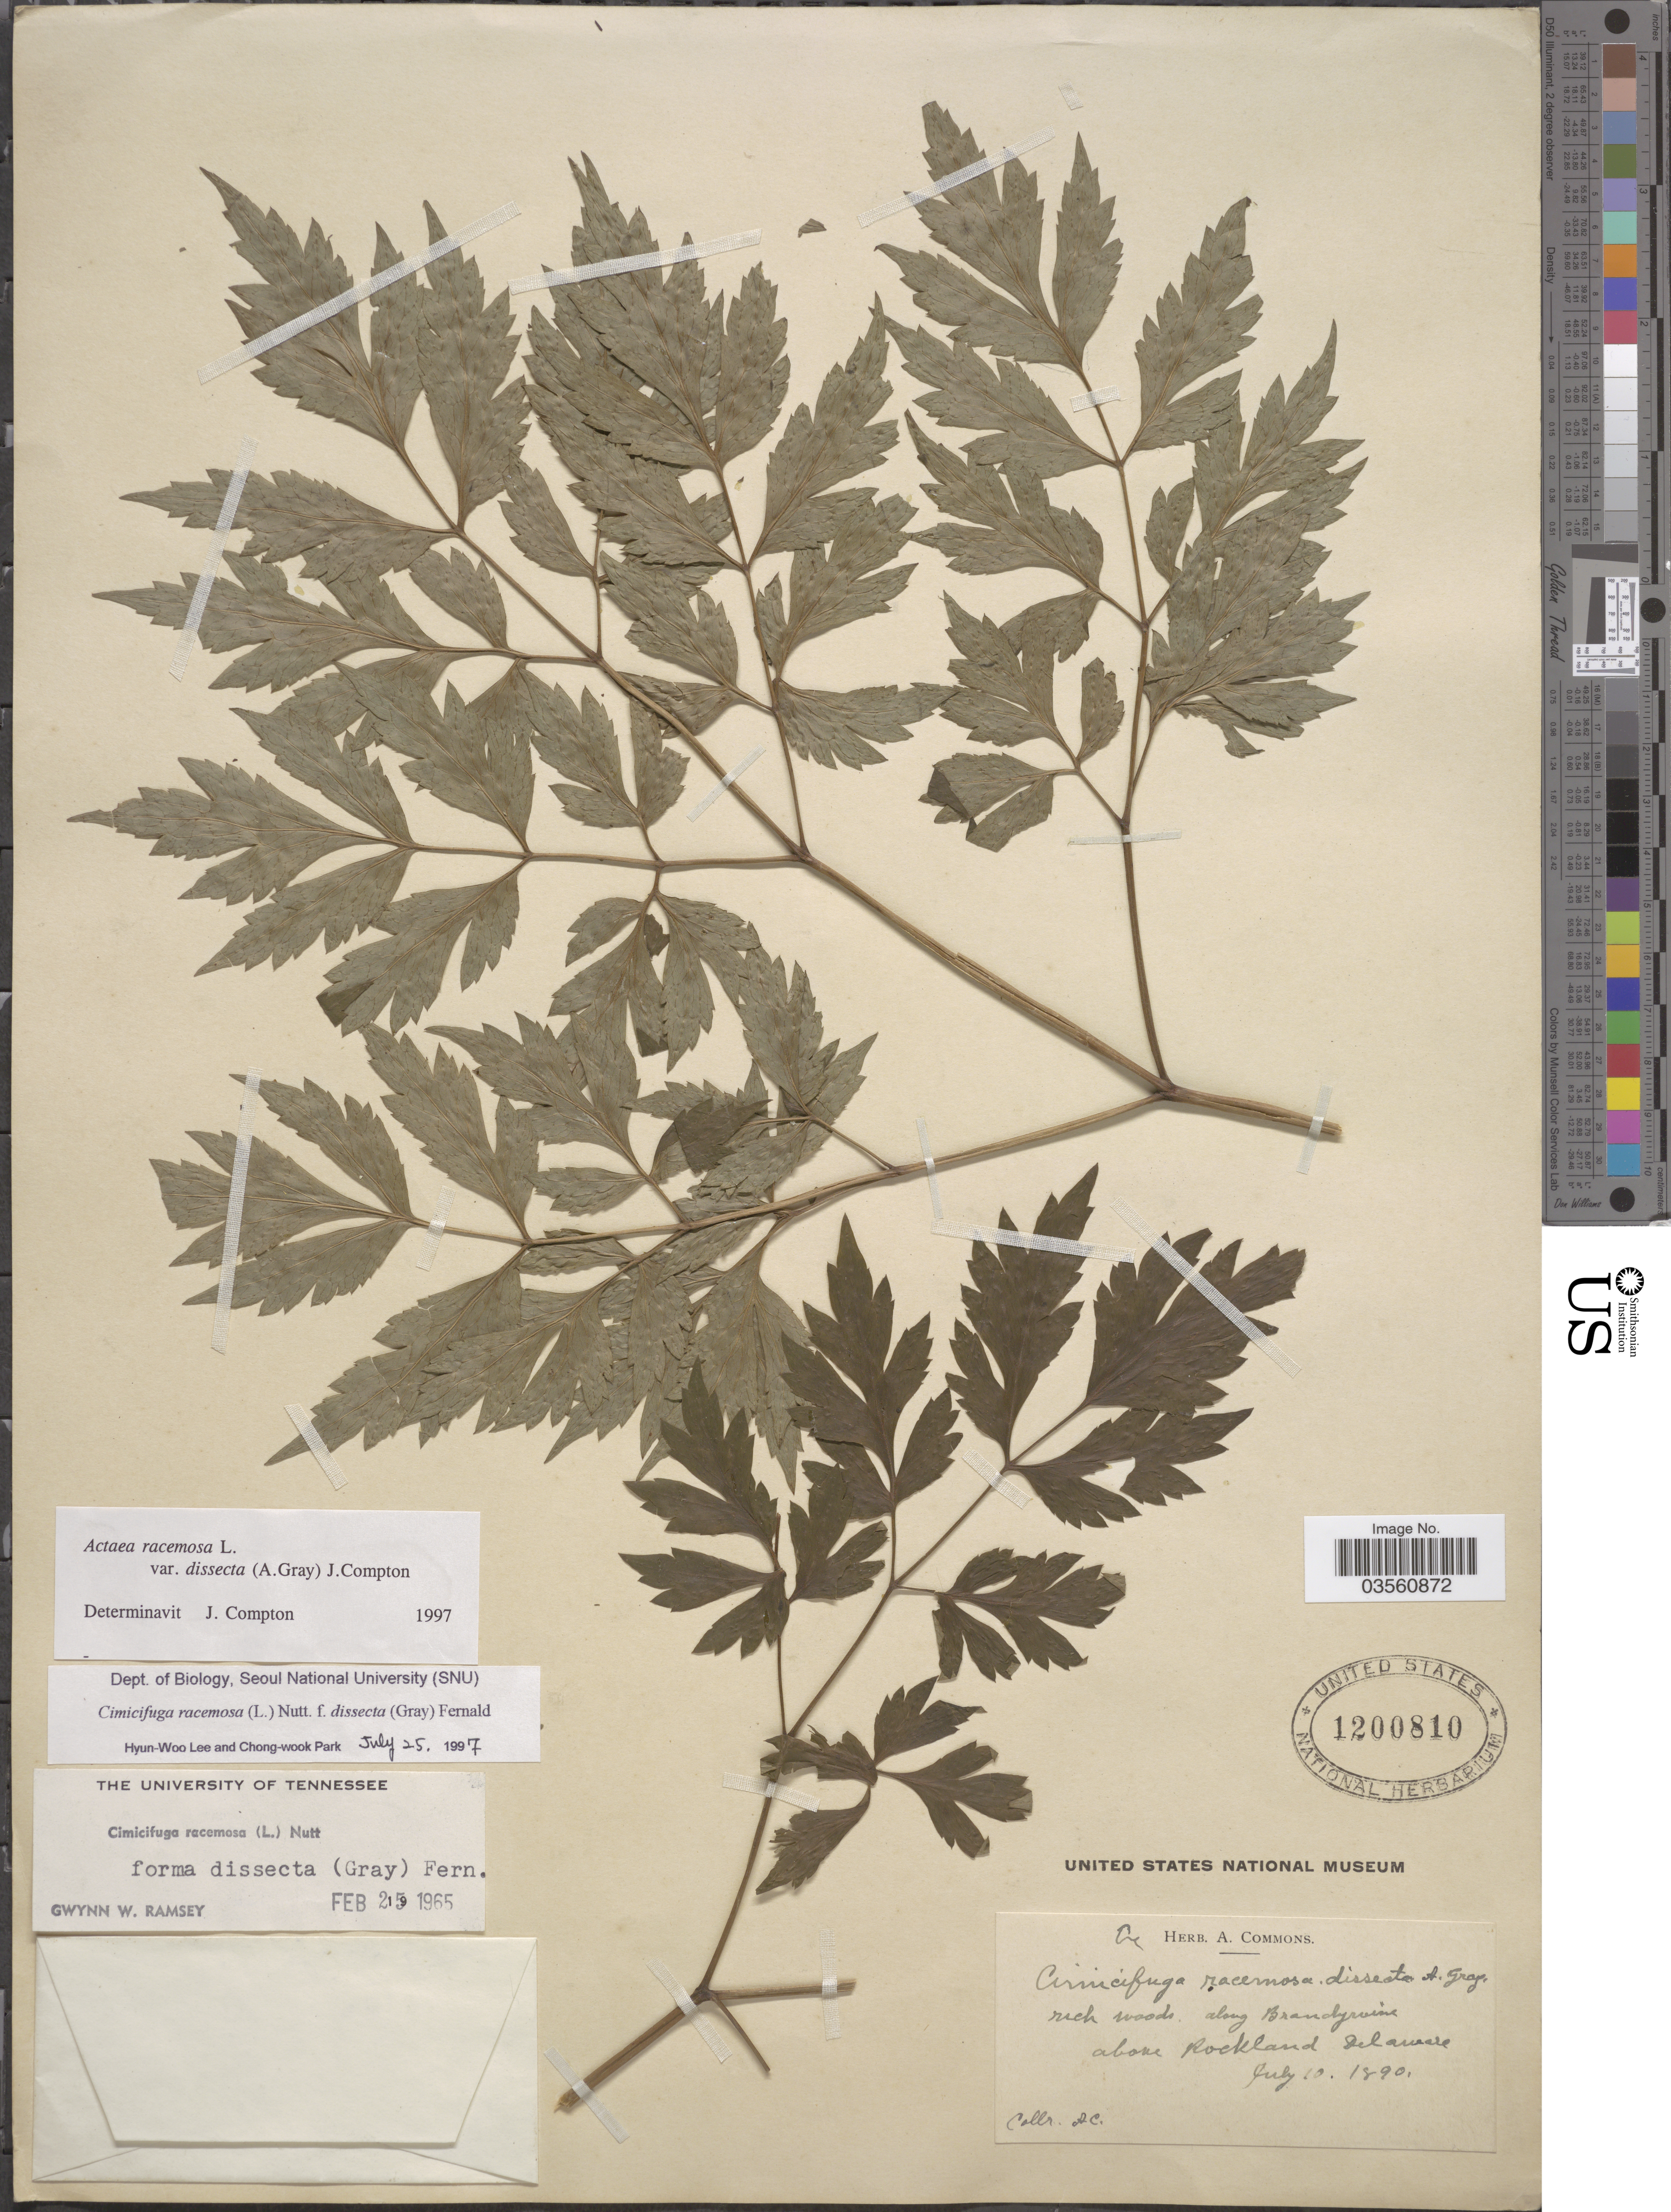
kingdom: Plantae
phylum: Tracheophyta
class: Magnoliopsida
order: Ranunculales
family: Ranunculaceae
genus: Actaea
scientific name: Actaea racemosa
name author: L.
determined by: Strong, M. T., (US), Smithsonian Institution - National Museum of Natural History (UNITED STATES)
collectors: A. Commons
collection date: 1890-07-10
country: United States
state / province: Delaware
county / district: New Castle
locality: Along Brandywine above Rockland.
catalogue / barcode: US 1200810